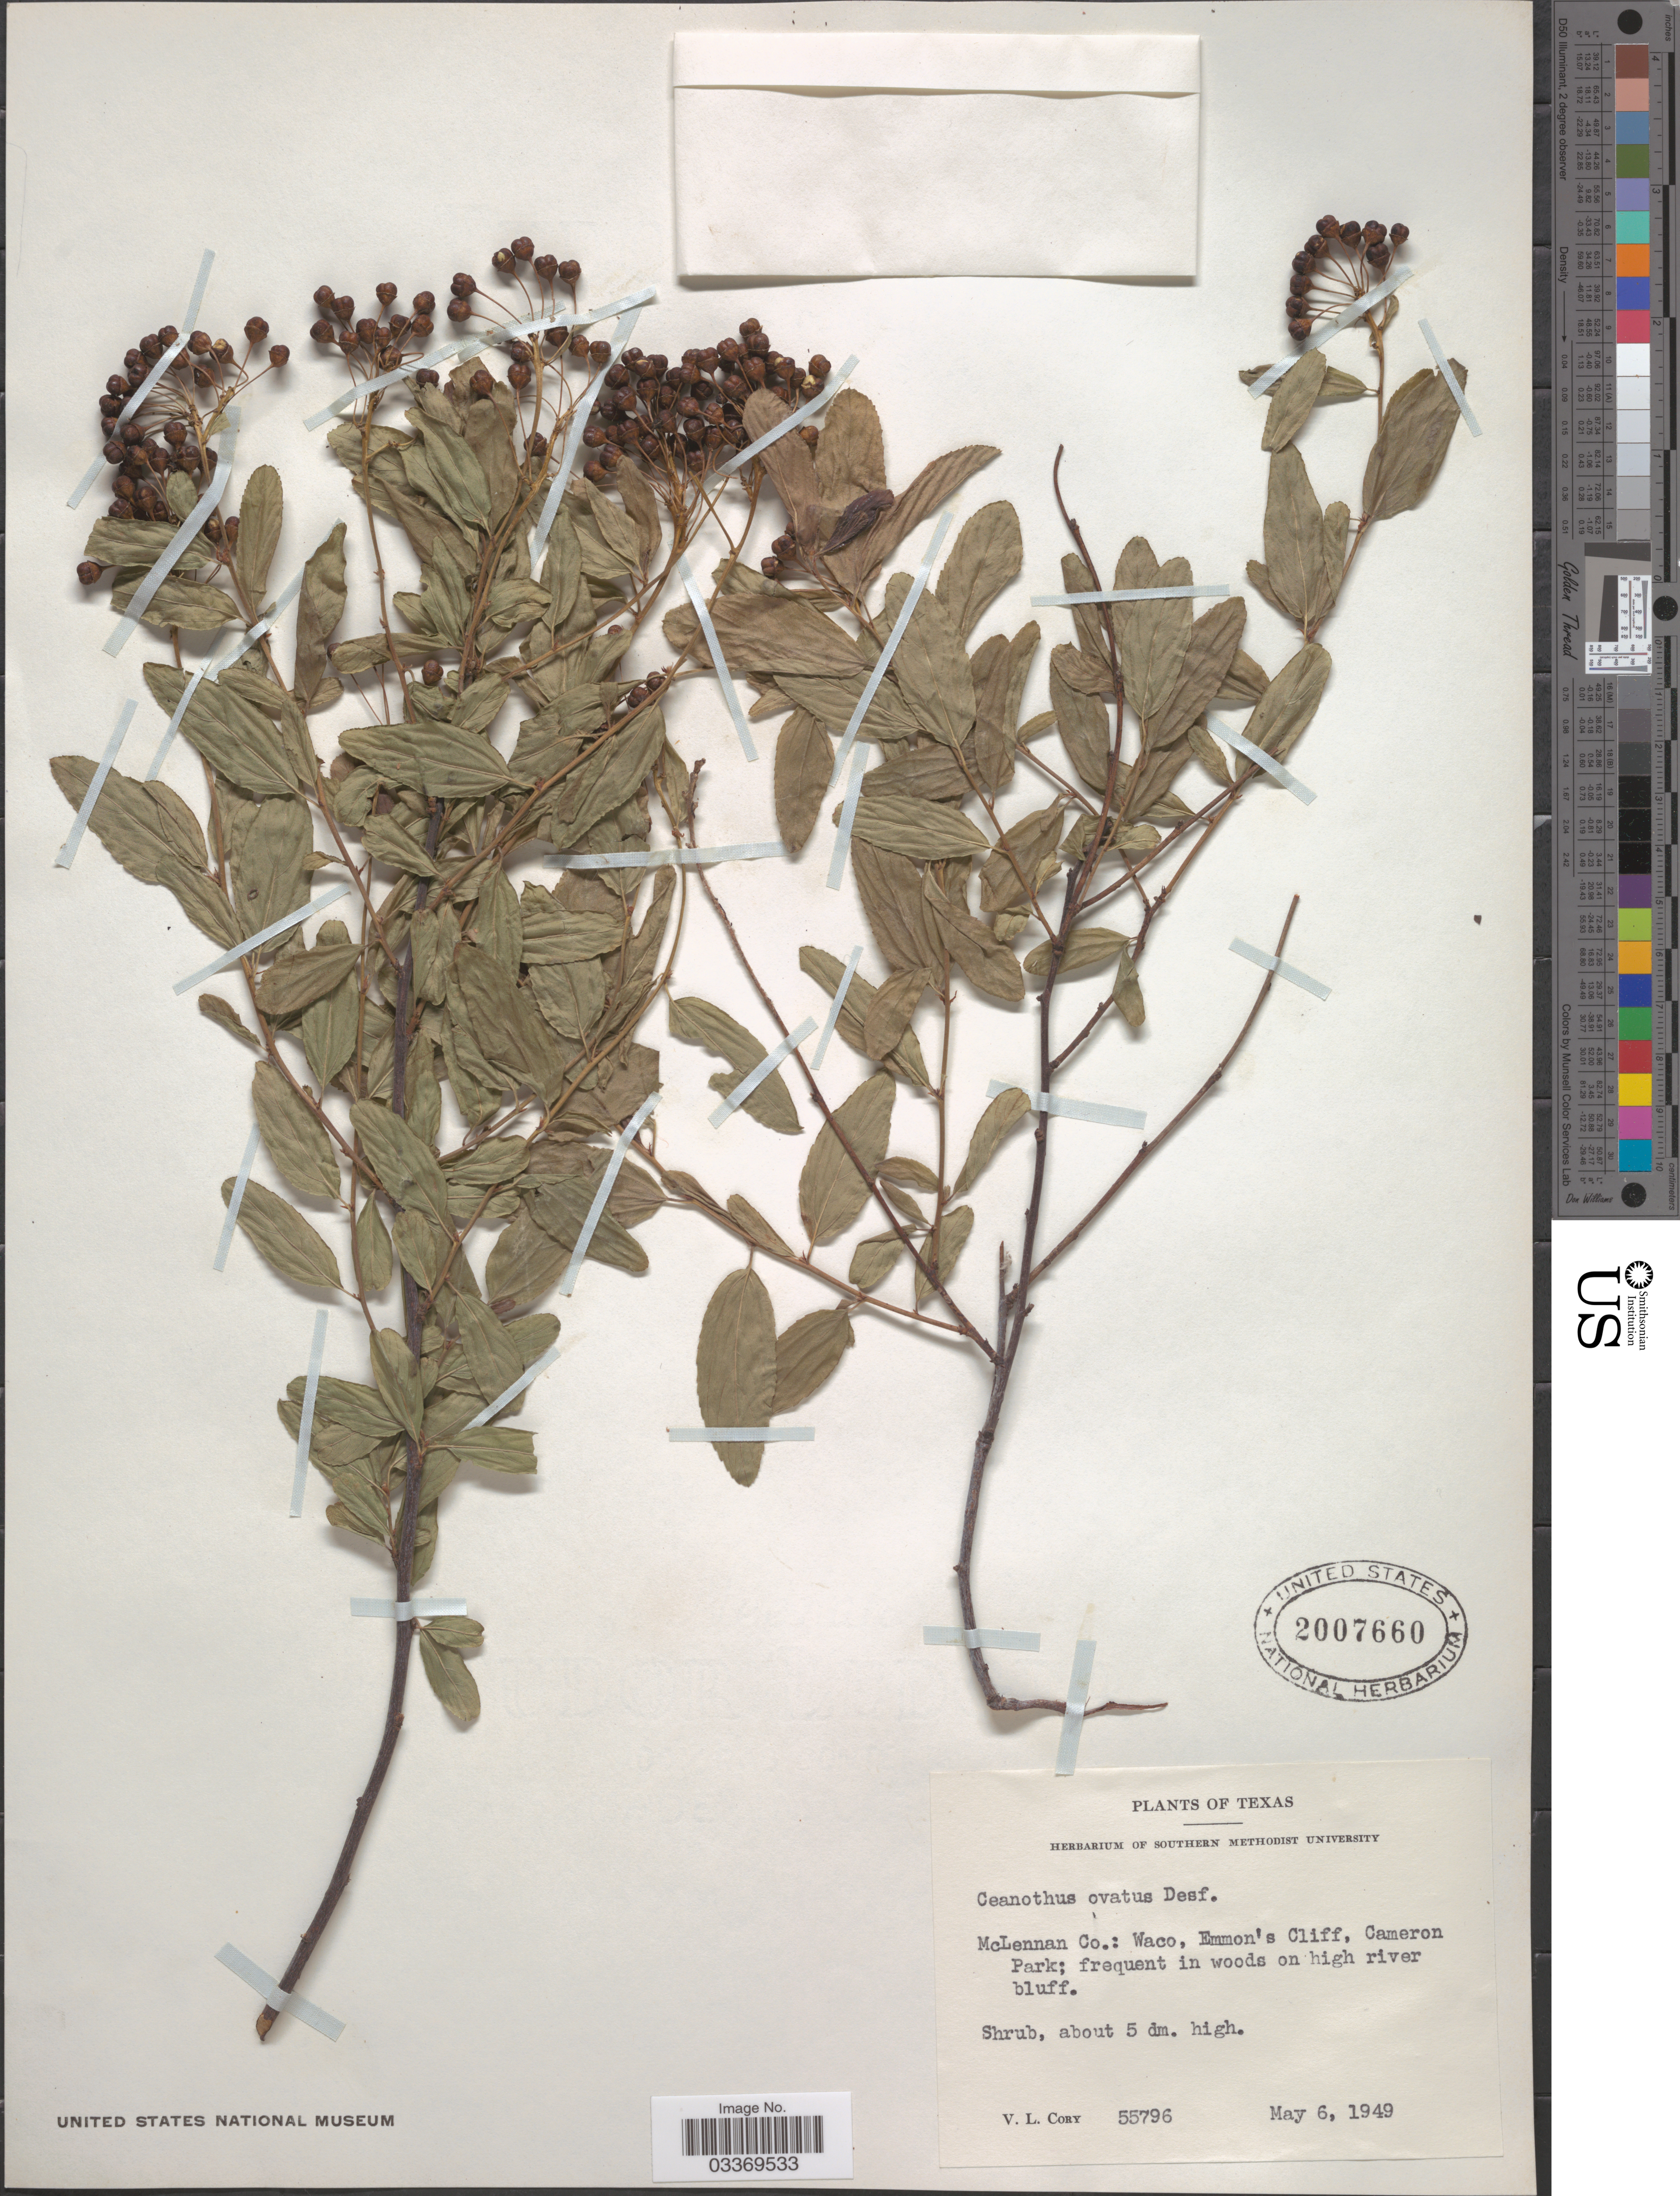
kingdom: Plantae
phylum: Tracheophyta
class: Magnoliopsida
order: Rosales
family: Rhamnaceae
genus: Ceanothus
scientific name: Ceanothus ovatus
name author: Desf.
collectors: V. Cory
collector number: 55796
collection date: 1949-05-06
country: United States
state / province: Texas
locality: McLennan Co.: Waco, Emmon's Cliff, Cameron Park.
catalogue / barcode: US 2007660